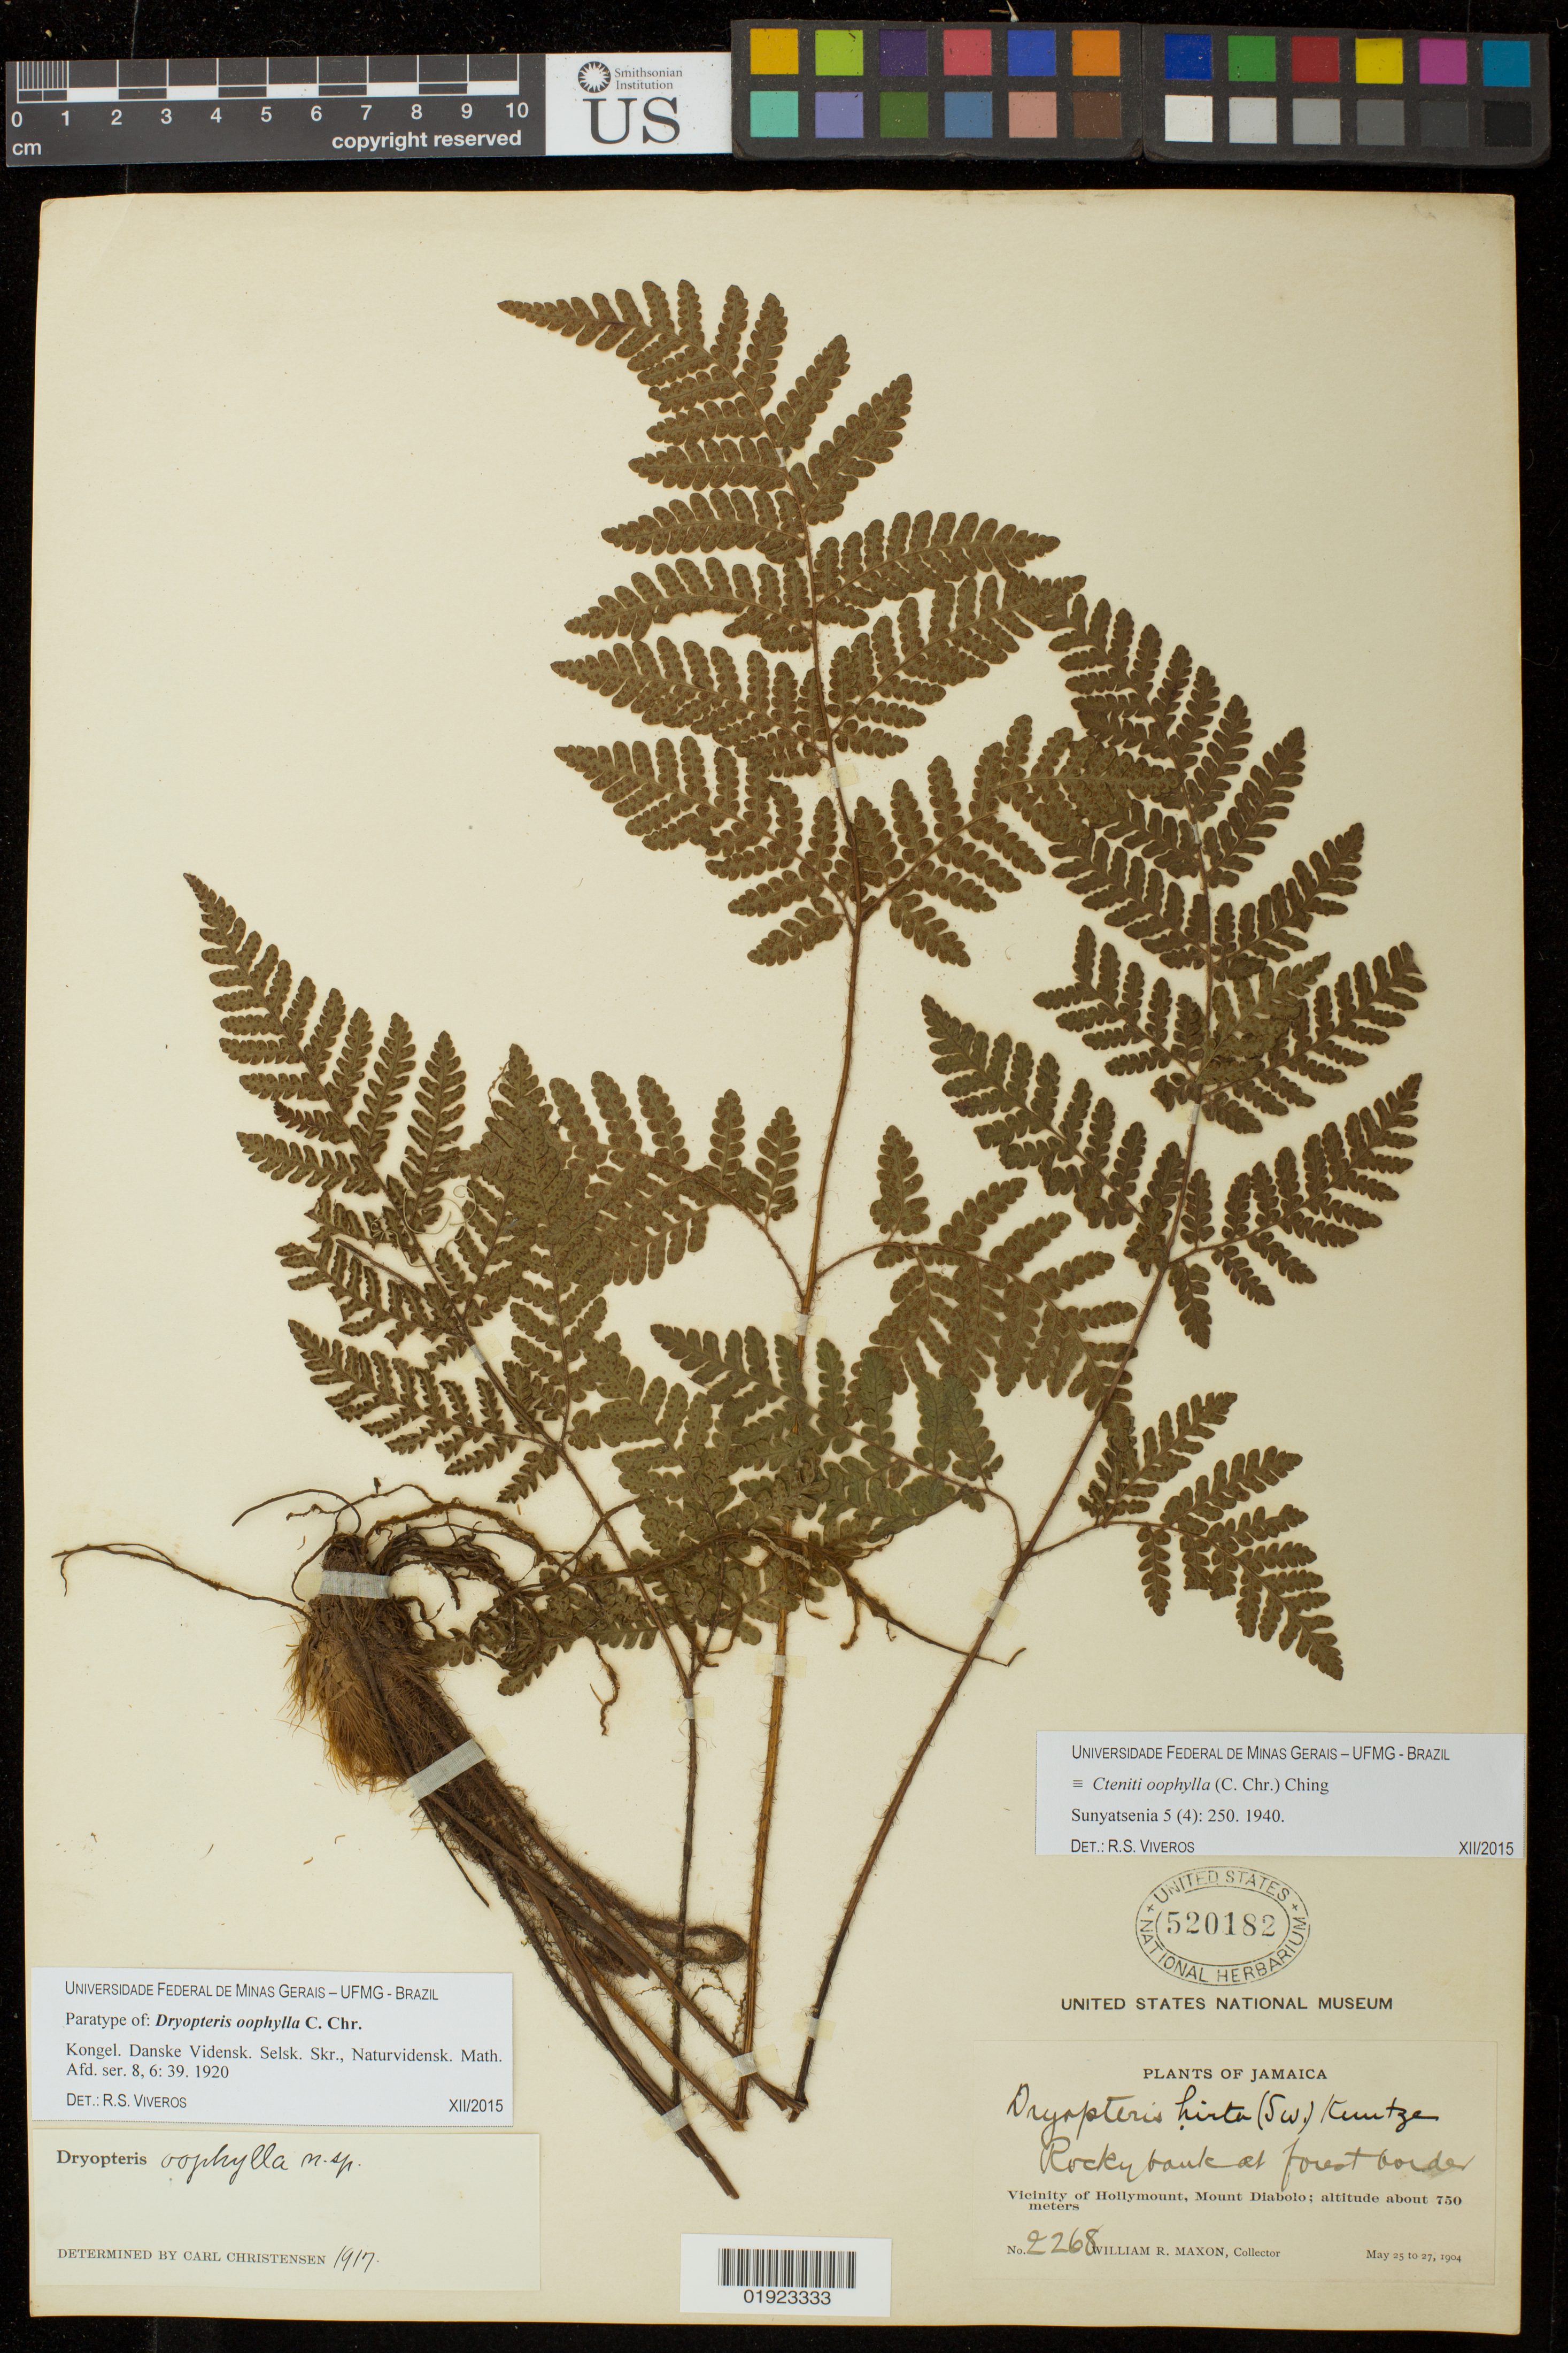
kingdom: Plantae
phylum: Tracheophyta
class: Polypodiopsida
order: Polypodiales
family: Dryopteridaceae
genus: Ctenitis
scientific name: Ctenitis oophylla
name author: (C. Chr.) Ching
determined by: Viveros, R. S.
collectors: W. R. Maxon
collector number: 2268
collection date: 1904-05-25/1904-05-27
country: Jamaica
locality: Vicinity of Hollymount, Mount Diablo.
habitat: Rocky bank on forest border.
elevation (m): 750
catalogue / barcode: US 520182